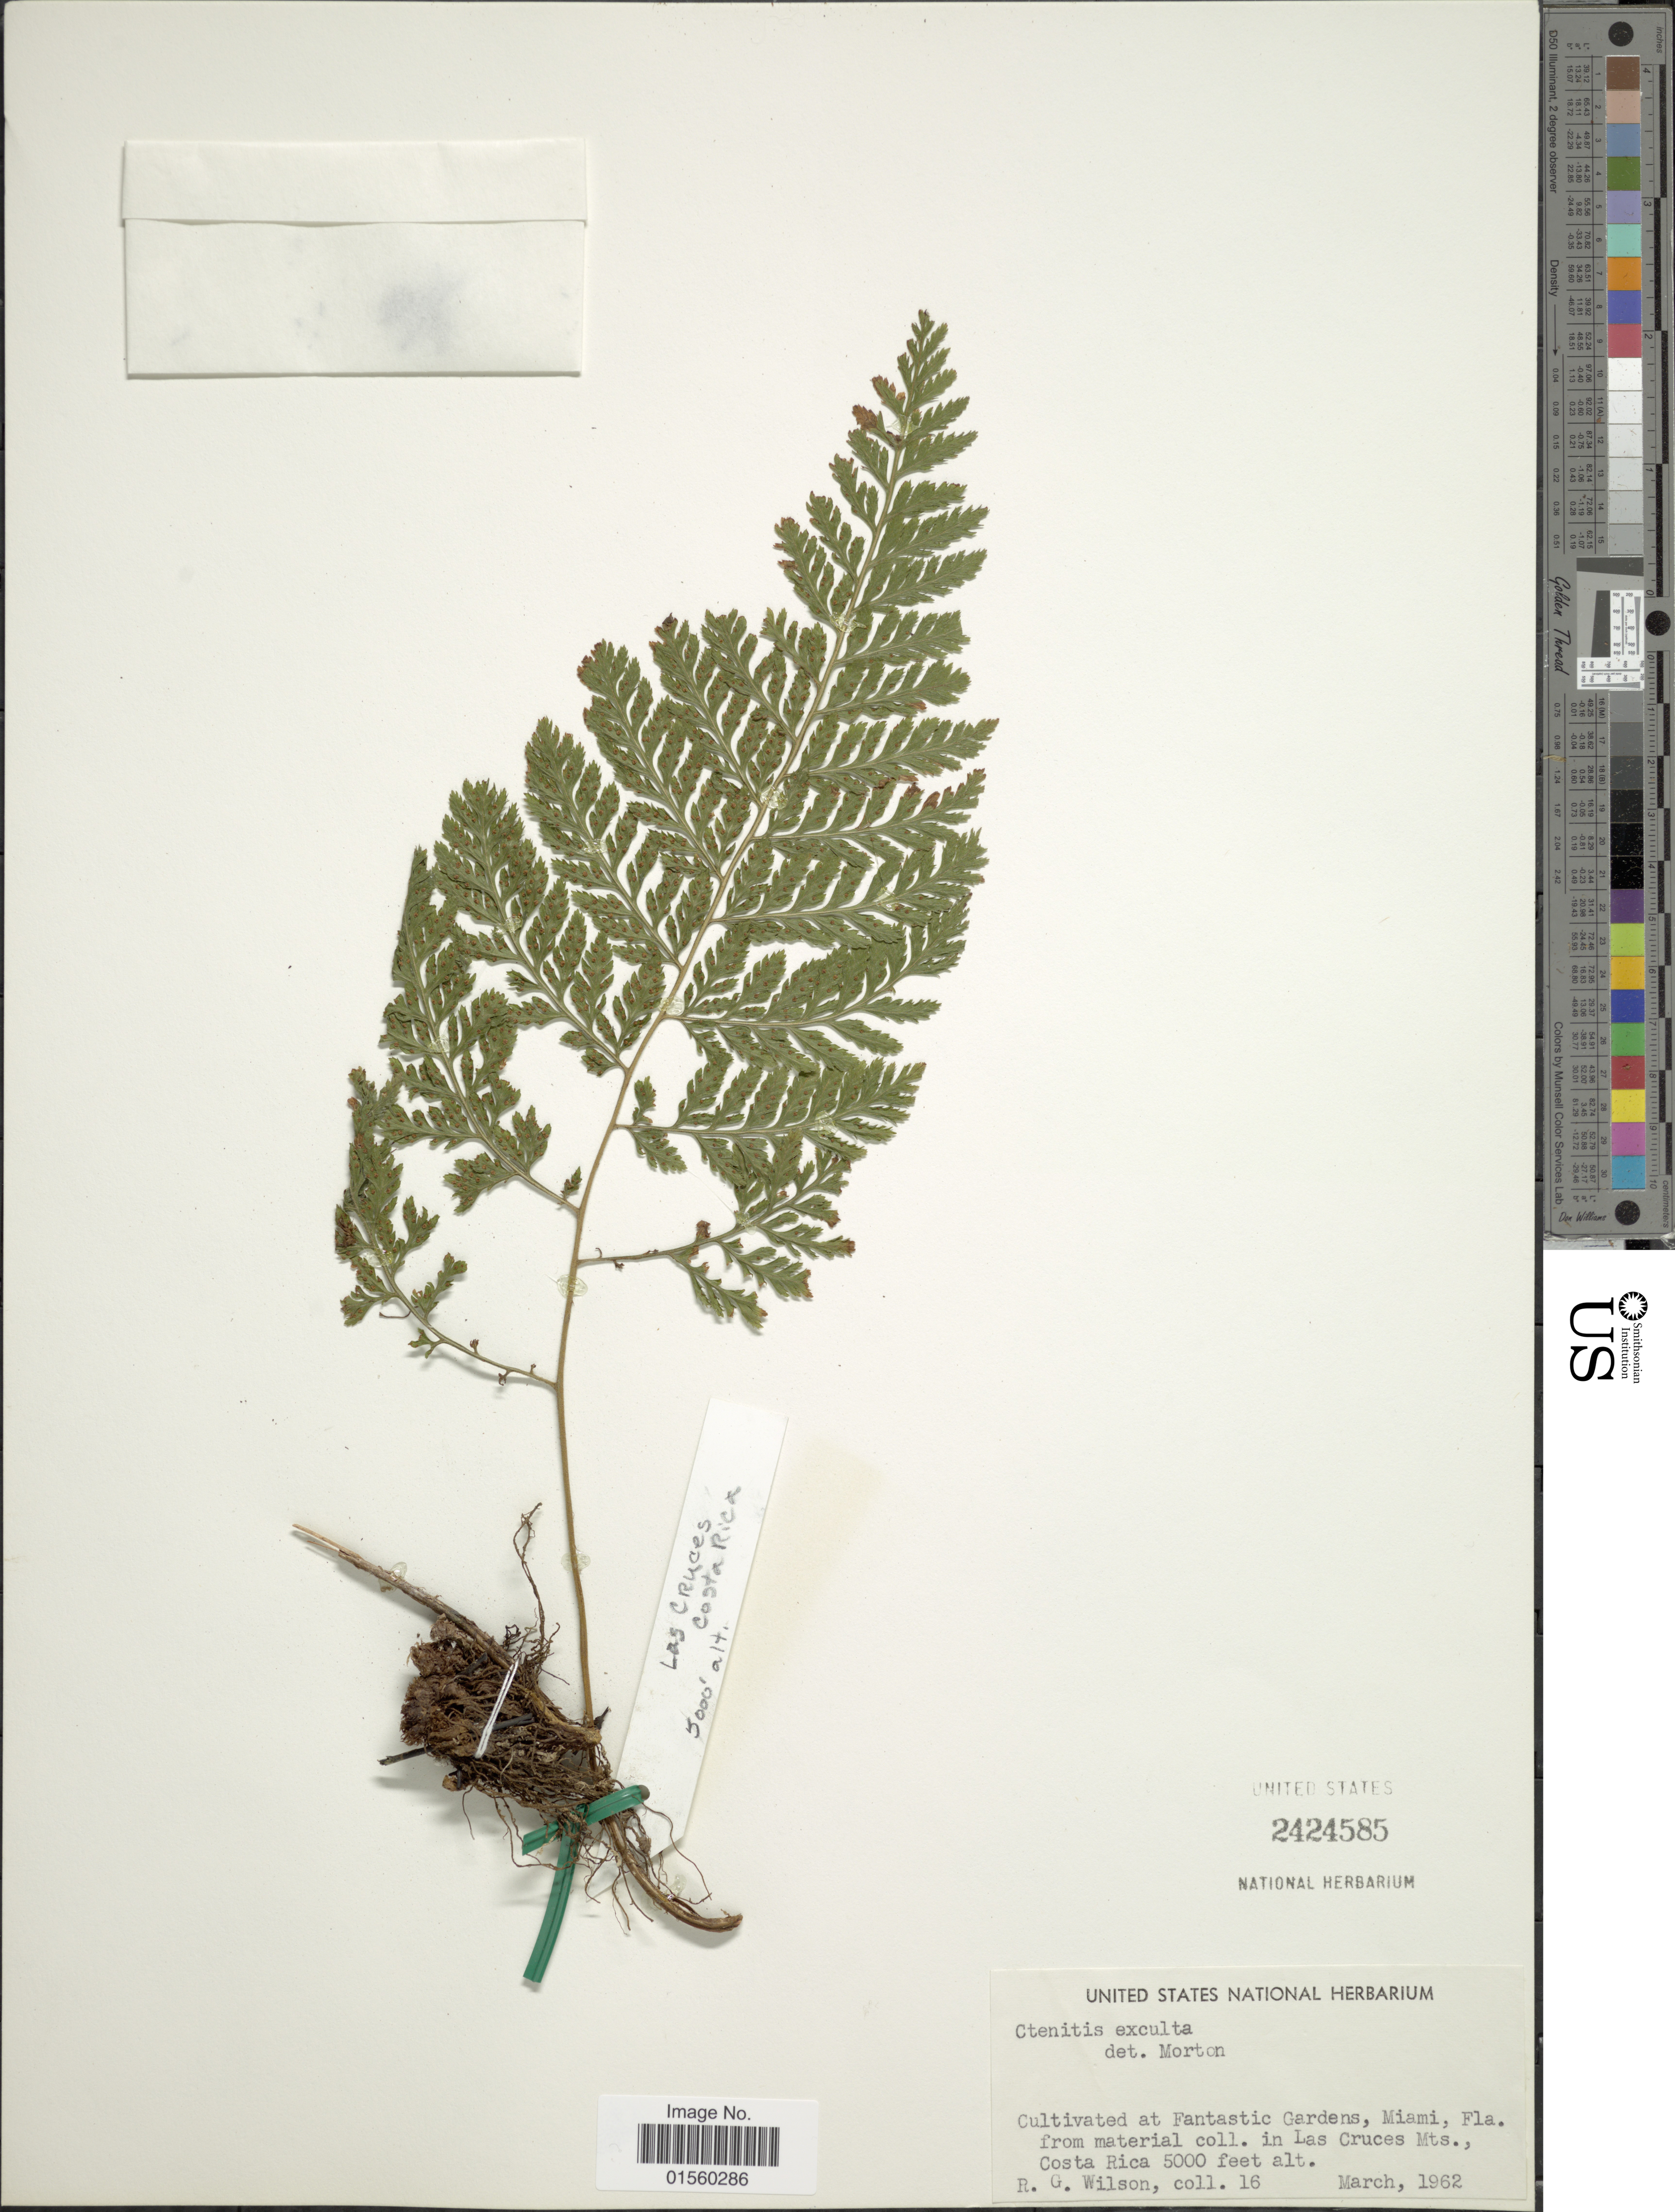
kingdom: Plantae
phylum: Tracheophyta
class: Polypodiopsida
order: Polypodiales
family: Dryopteridaceae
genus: Parapolystichum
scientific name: Parapolystichum excultum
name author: (Mett.) Labiak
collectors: R. G. Wilson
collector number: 16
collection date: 1962-03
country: United States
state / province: Florida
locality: Fantastic Gardens, Miami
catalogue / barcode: US 2424585